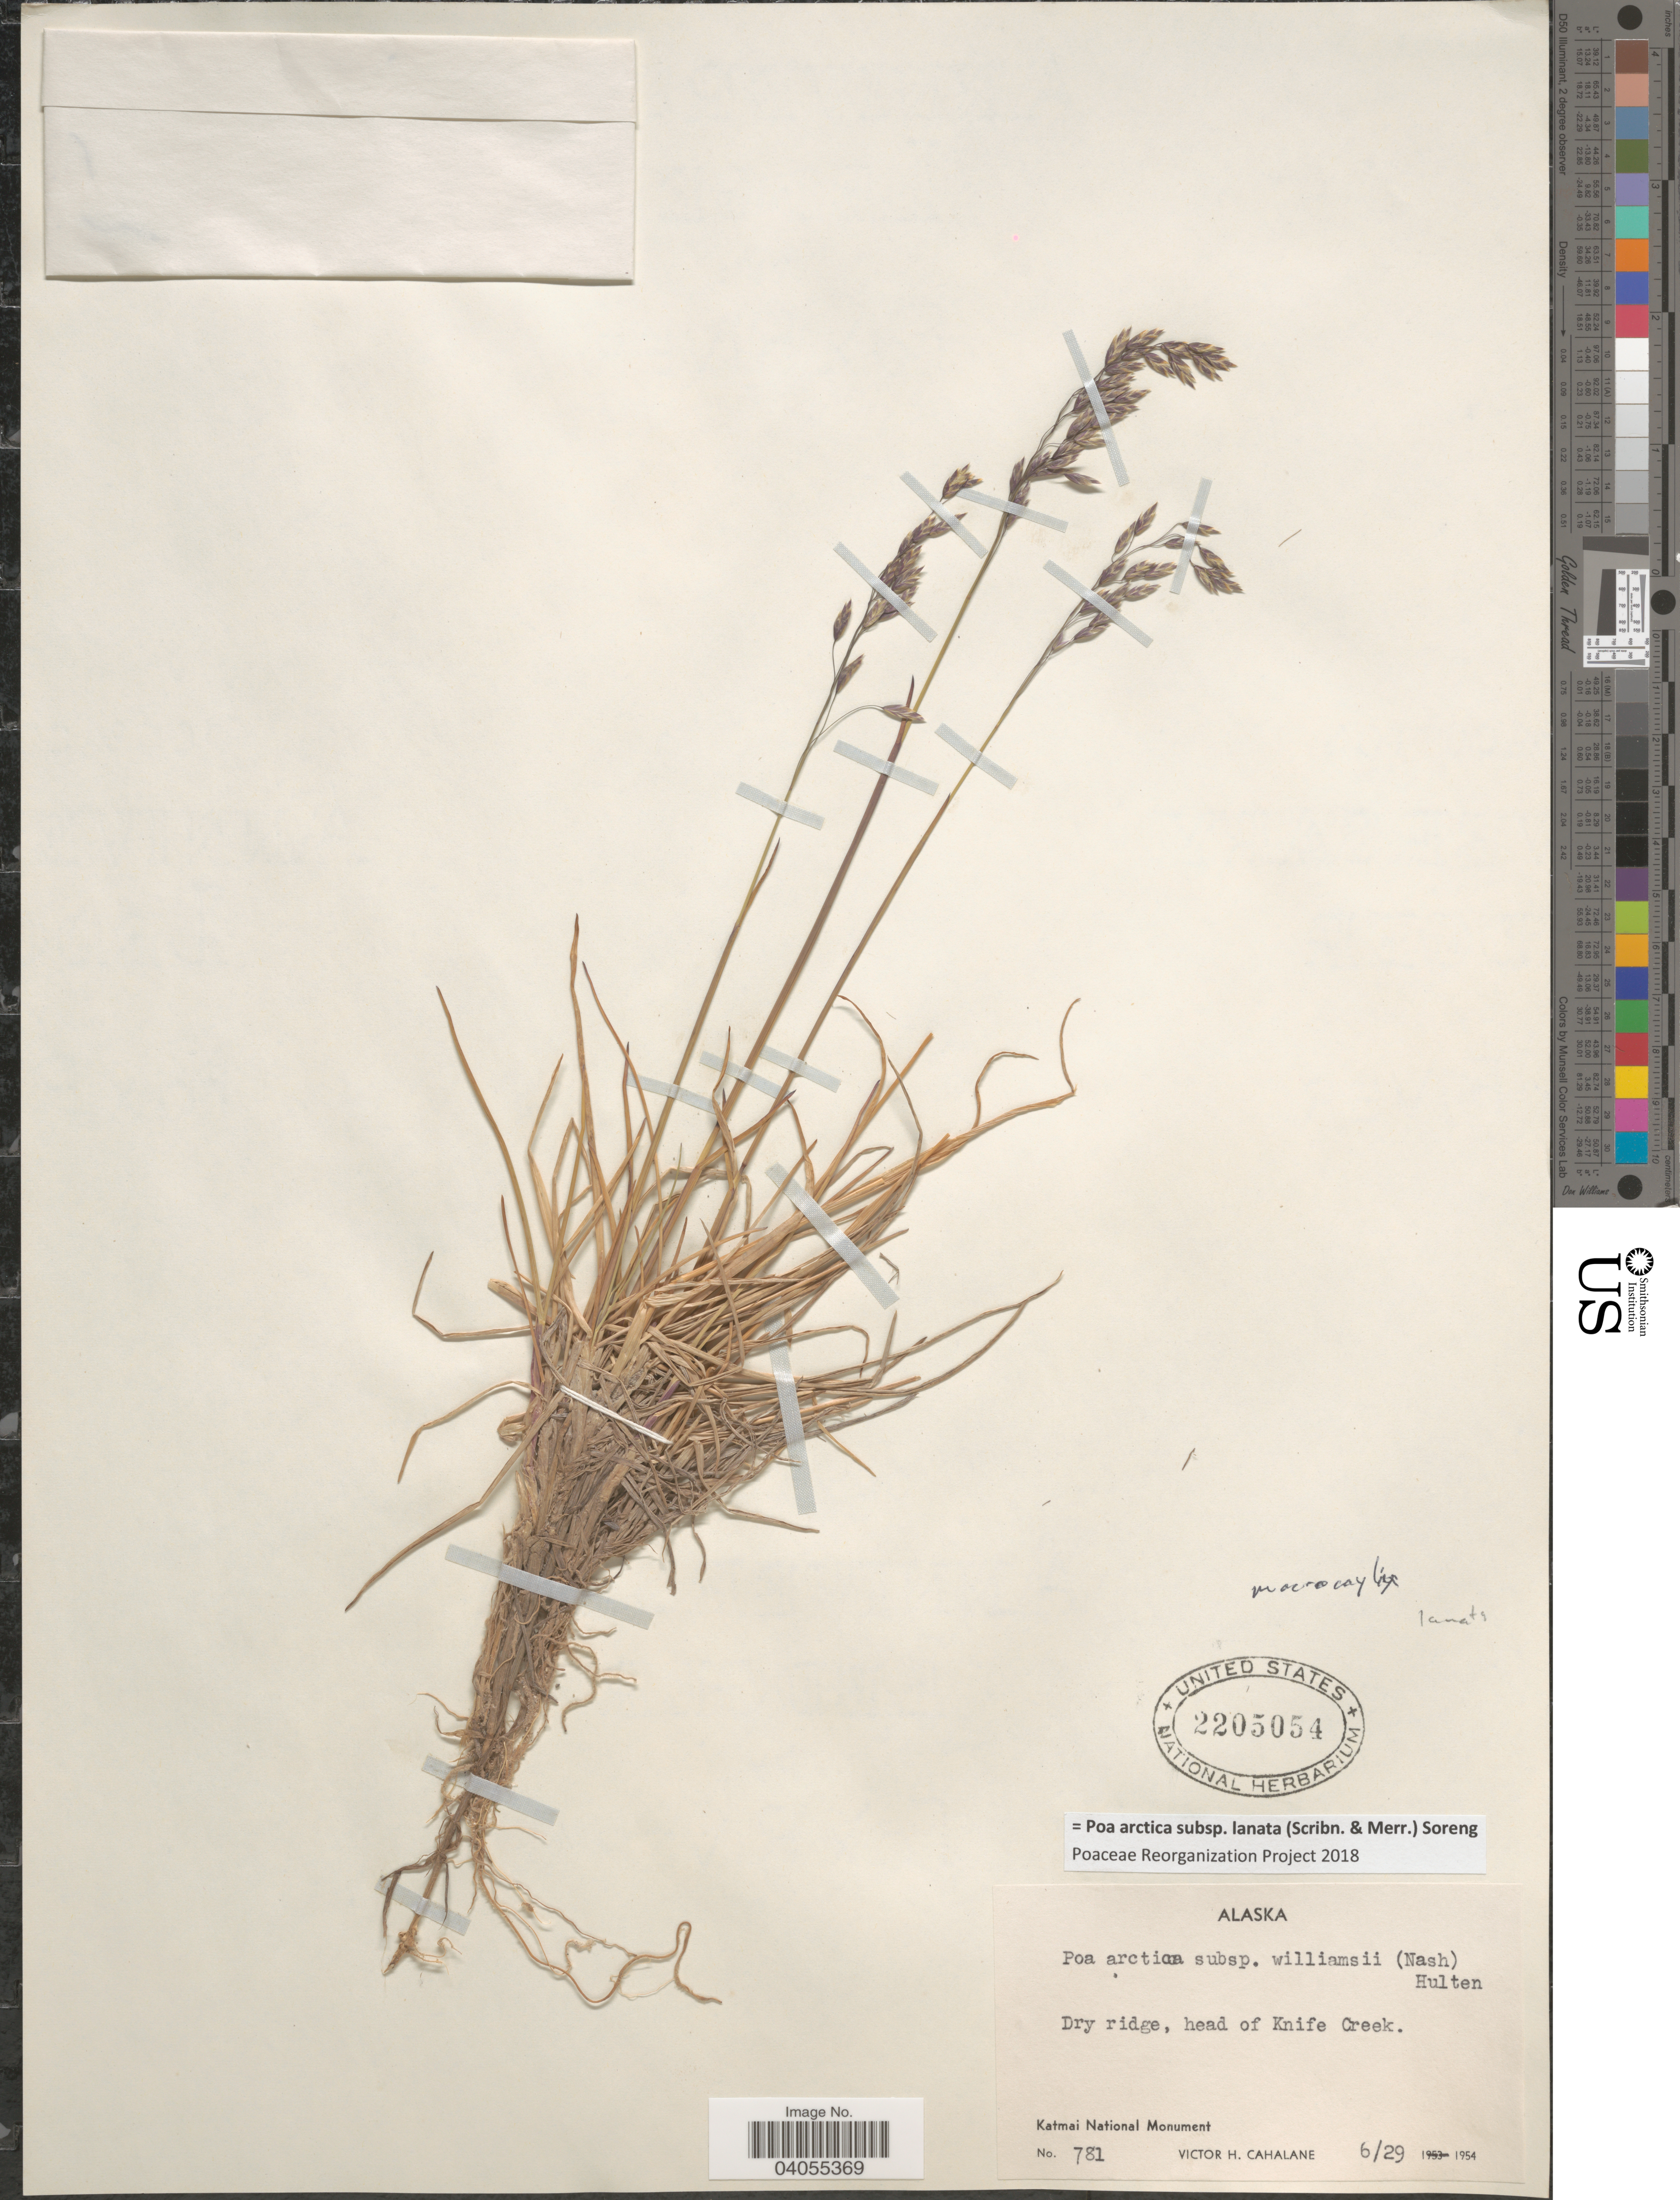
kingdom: Plantae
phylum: Tracheophyta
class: Liliopsida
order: Poales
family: Poaceae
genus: Poa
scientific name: Poa arctica subsp. lanata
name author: (Scribn. & Merr.) Soreng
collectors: V. Cahalane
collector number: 781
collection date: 1954-06-29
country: United States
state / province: Alaska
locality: Dry ridge, head of Knife Creek. Katma National Monument.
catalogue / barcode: US 2205054